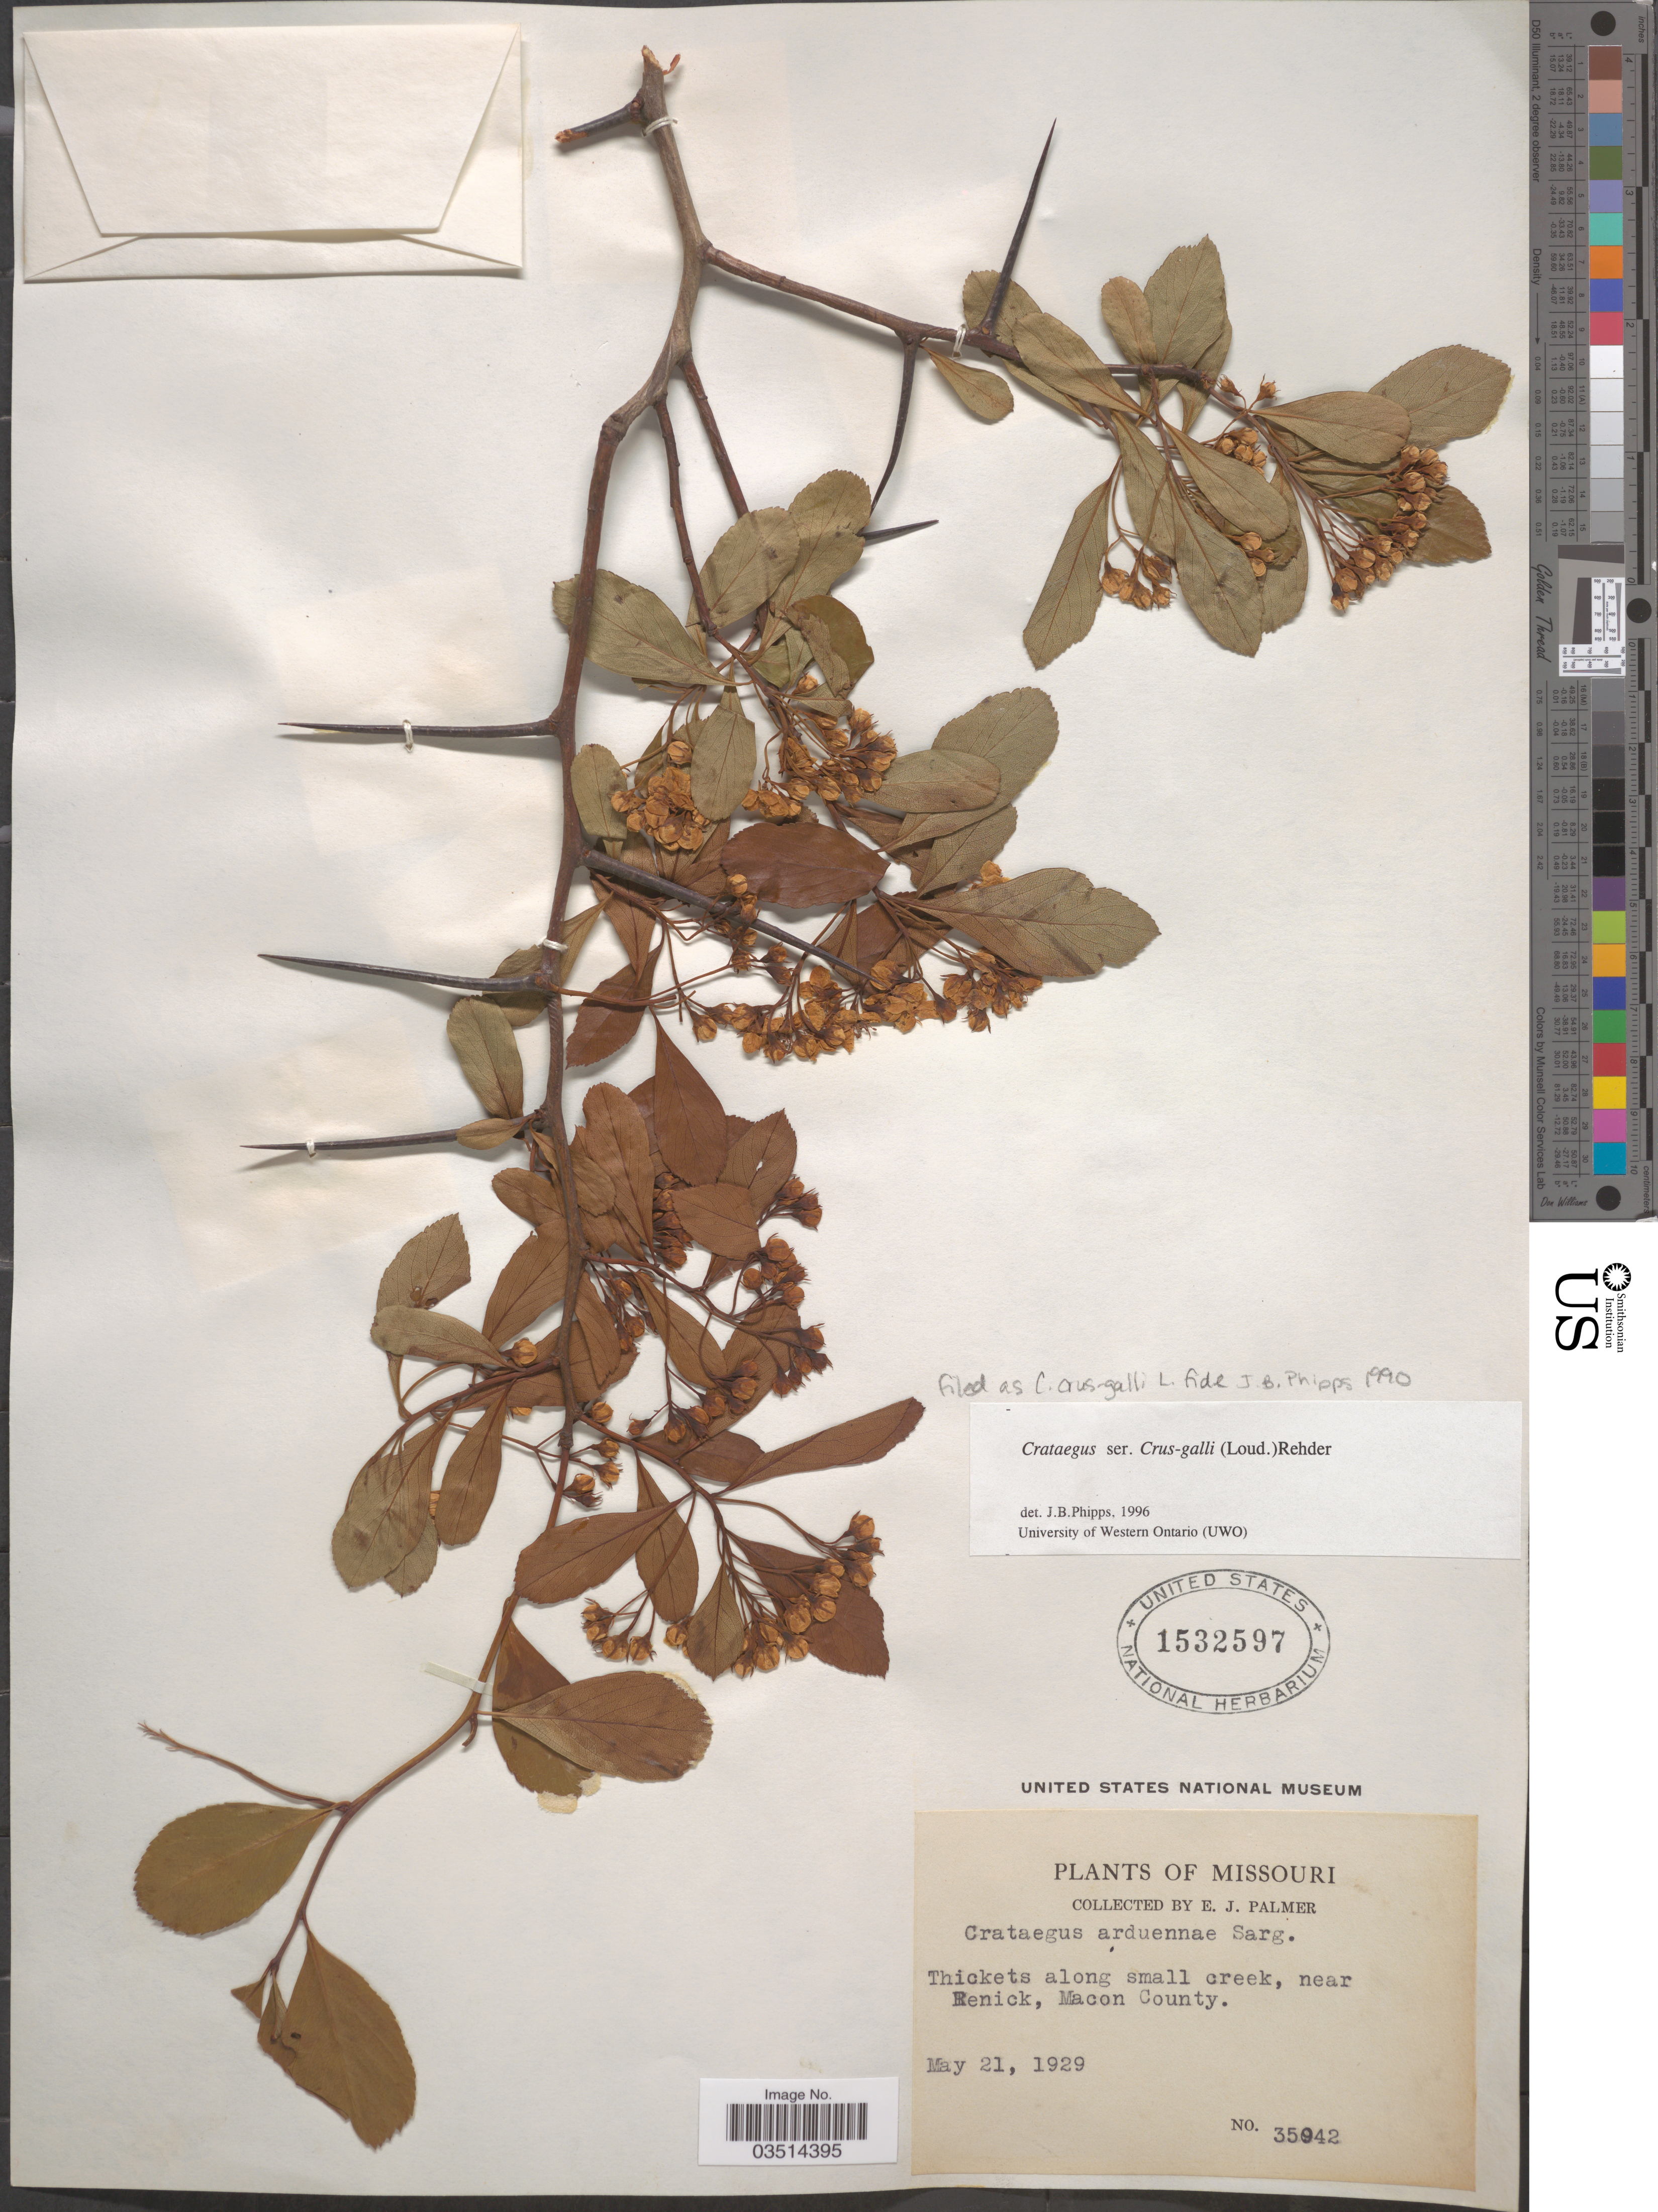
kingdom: Plantae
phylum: Tracheophyta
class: Magnoliopsida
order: Rosales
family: Rosaceae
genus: Crataegus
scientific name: Crataegus crus-galli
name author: L.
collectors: E. J. Palmer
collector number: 35942*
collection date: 1929-05-21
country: United States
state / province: Missouri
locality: Thickets along small creek, near Renick, Macon County.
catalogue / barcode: US 1532597